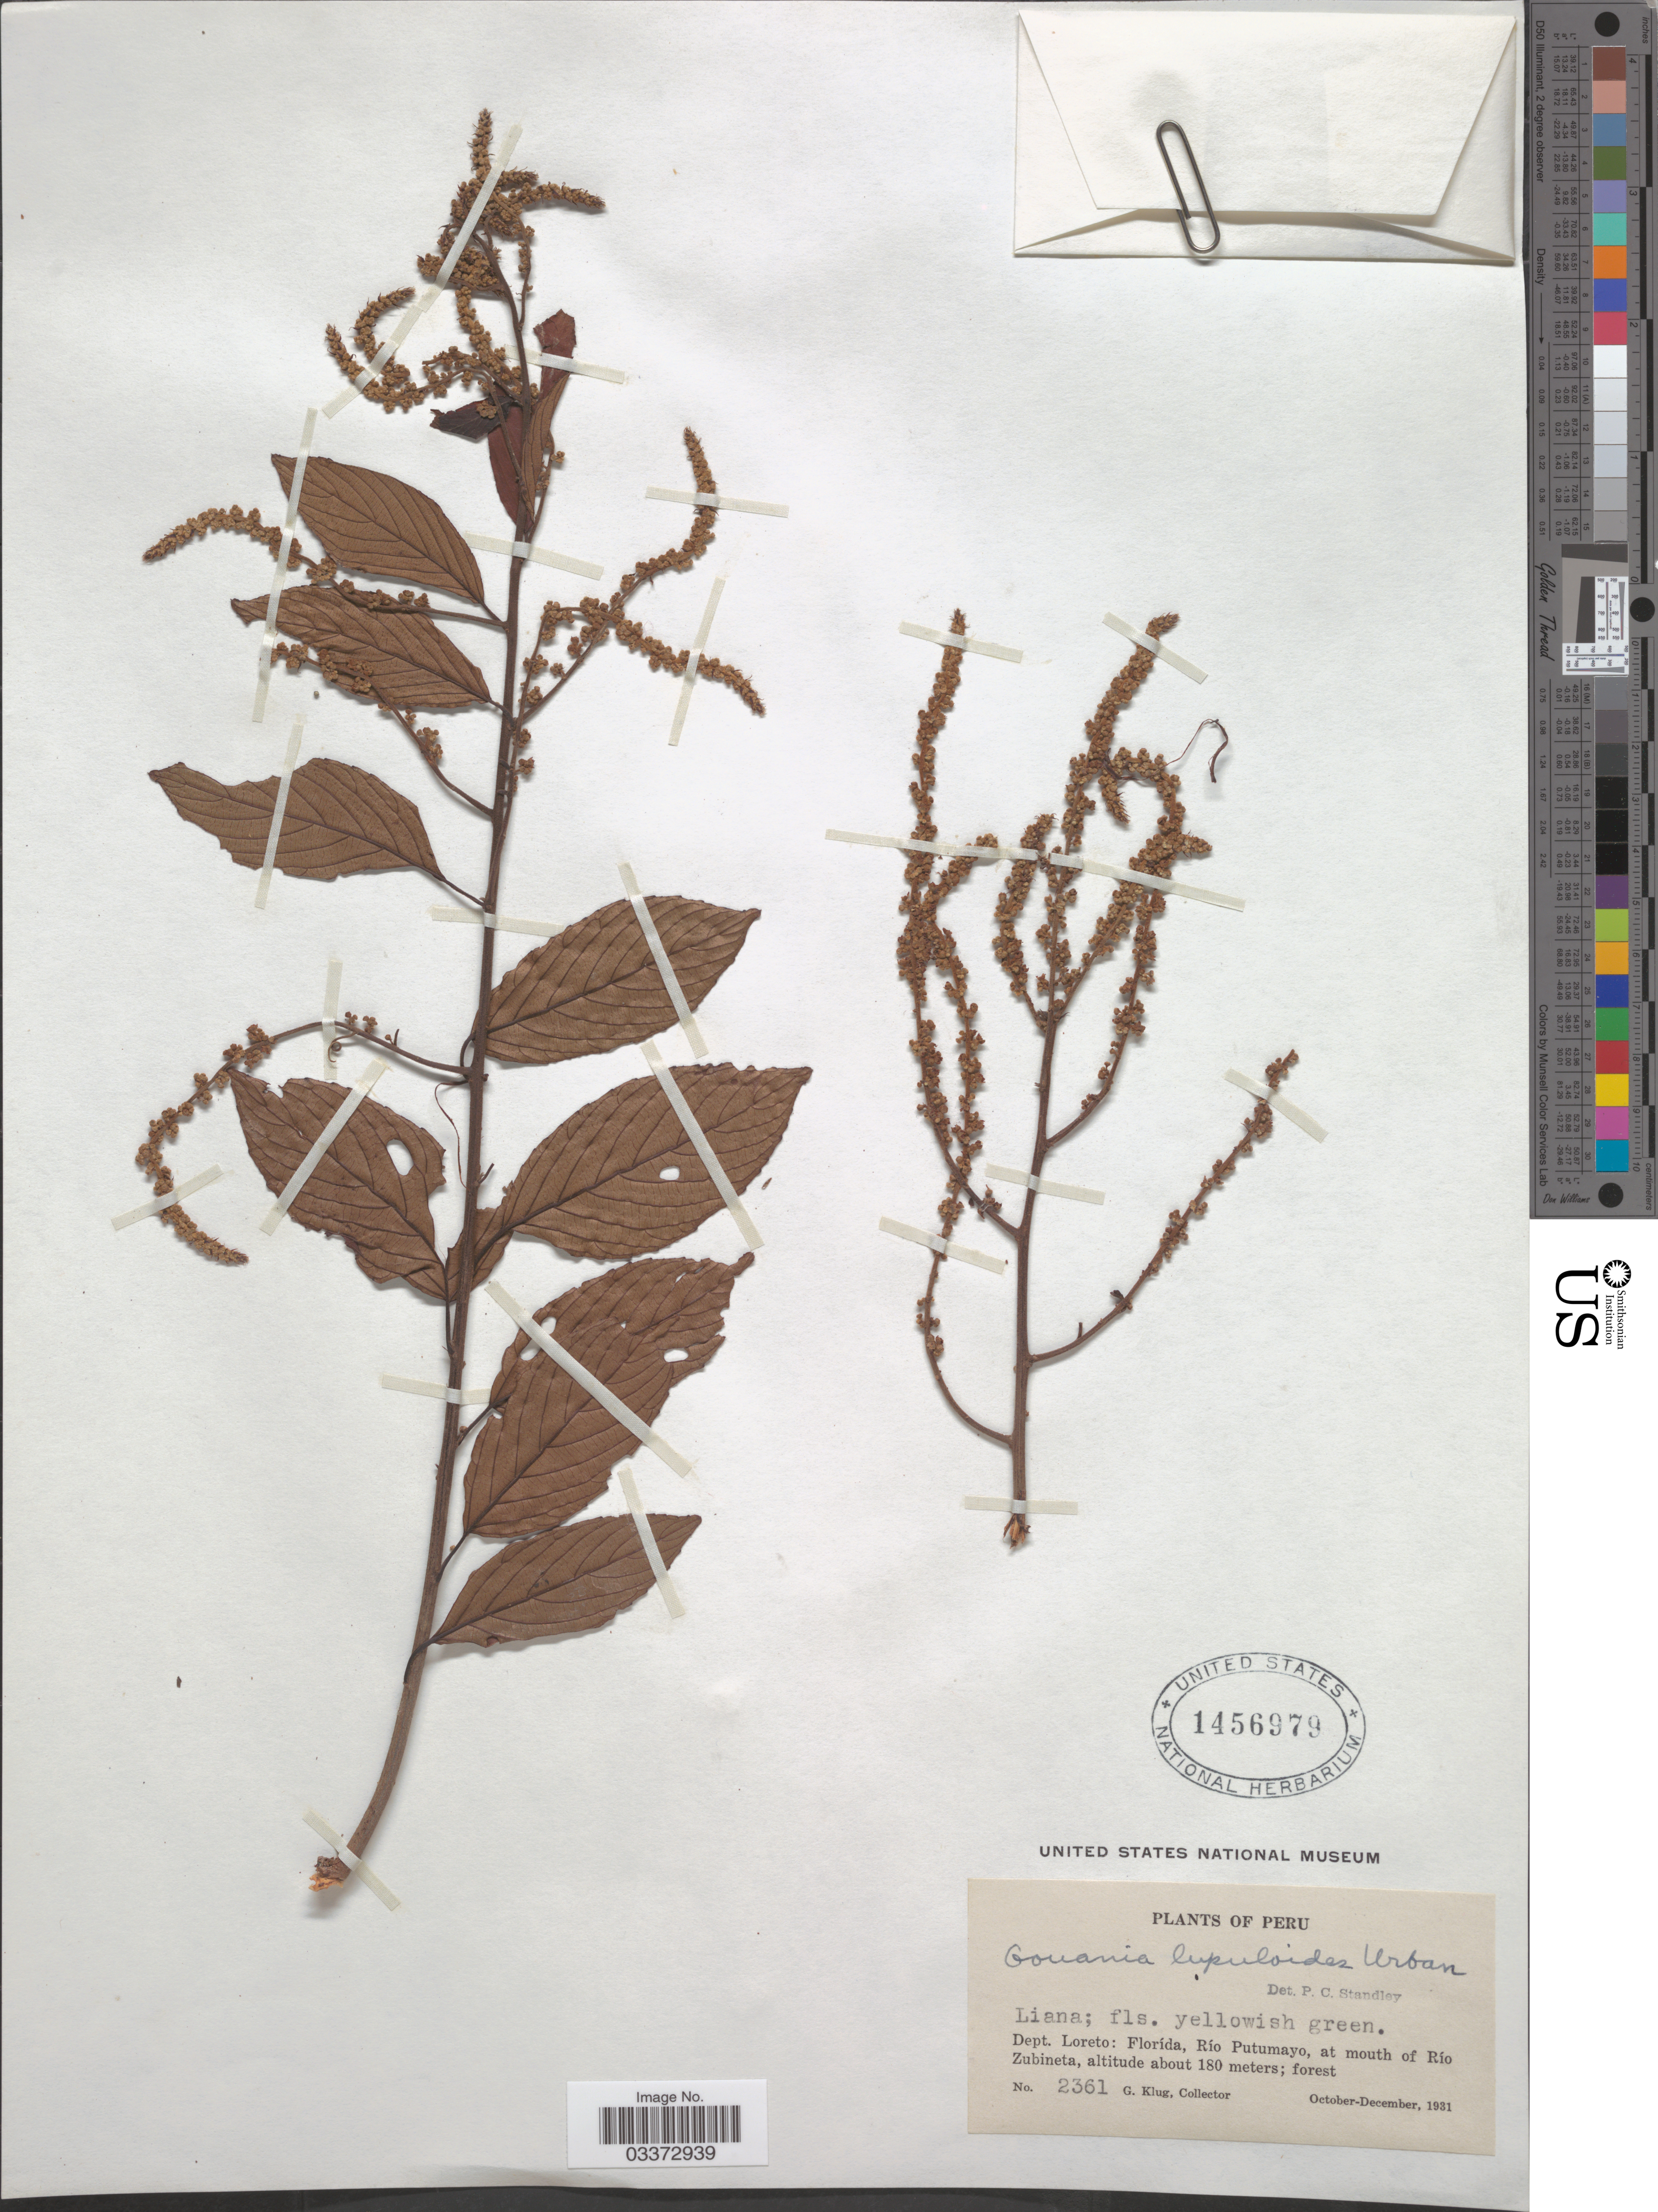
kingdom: Plantae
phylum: Tracheophyta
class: Magnoliopsida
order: Rosales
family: Rhamnaceae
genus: Gouania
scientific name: Gouania riparia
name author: Reissek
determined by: Figueira, Mauricio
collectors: G. Klug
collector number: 2361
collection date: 1931-10/1931-12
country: Peru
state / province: Loreto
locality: Dept. Loreto: Florída, Río Putumayo, at mouth of Río Zubineta.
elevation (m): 180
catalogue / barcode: US 1456979